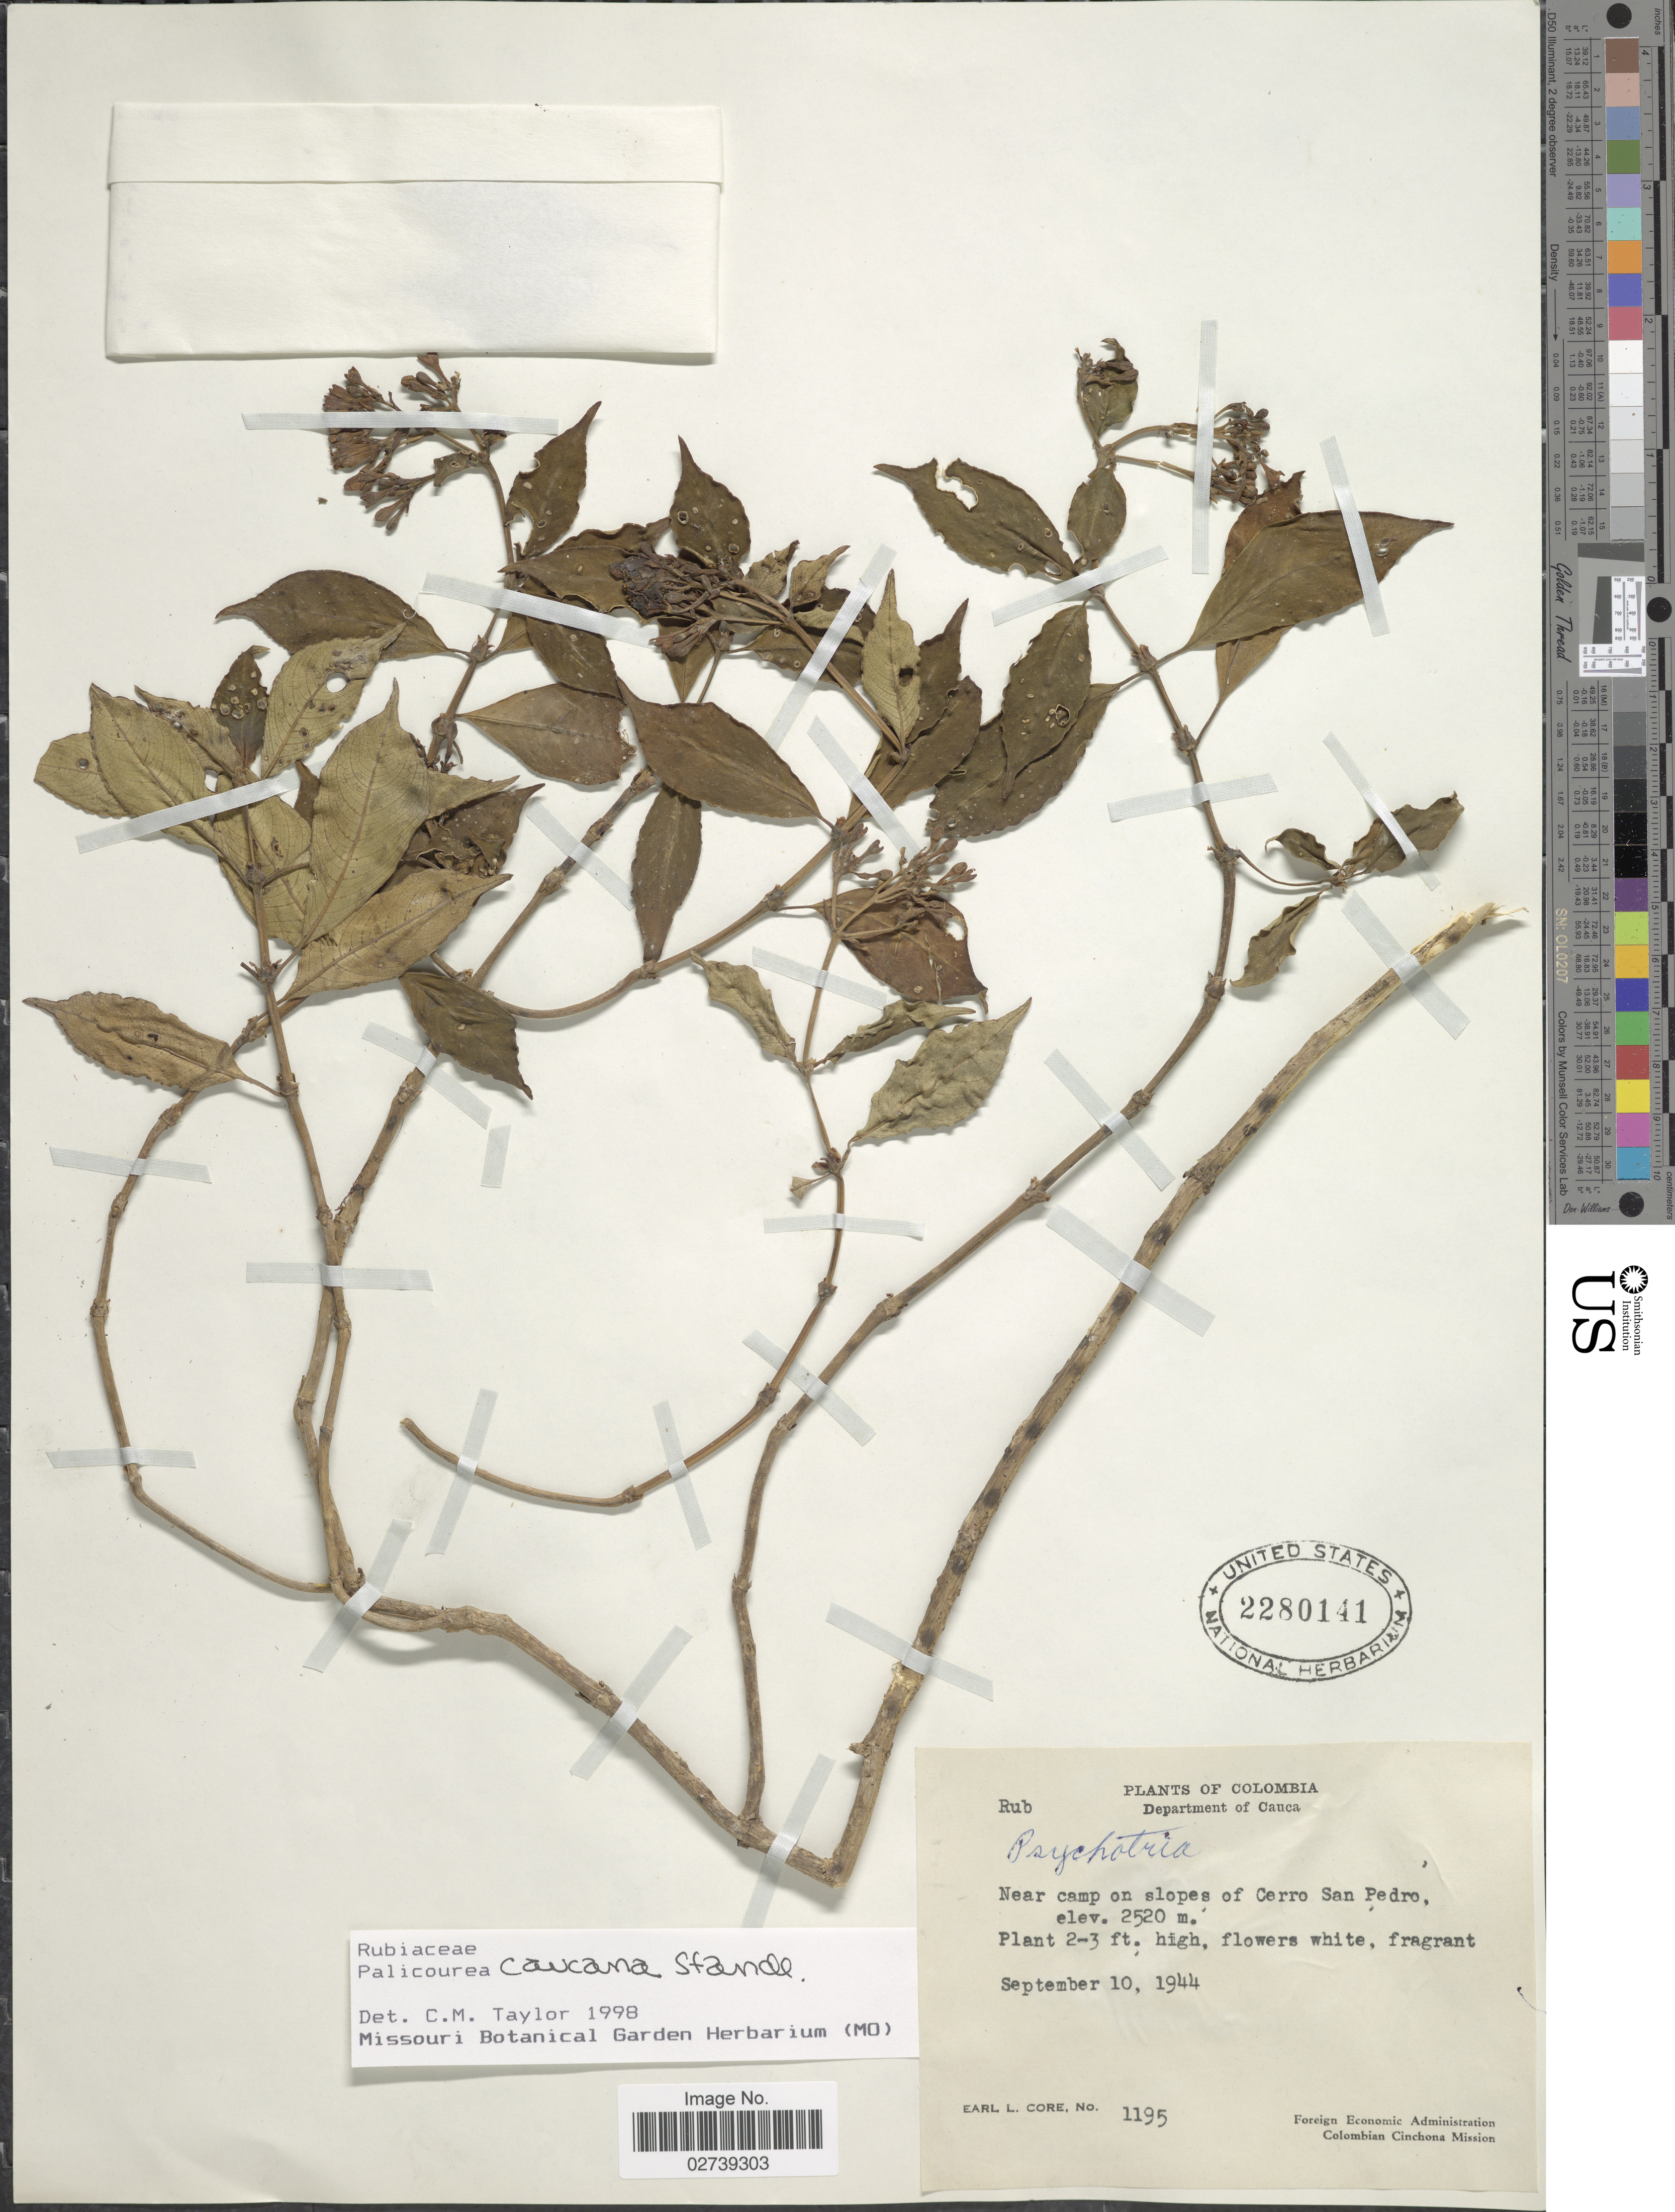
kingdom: Plantae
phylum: Tracheophyta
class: Magnoliopsida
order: Gentianales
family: Rubiaceae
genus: Palicourea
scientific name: Palicourea caucana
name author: Standl.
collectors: E. L. Core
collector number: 1195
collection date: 1944-09-10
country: Colombia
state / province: Cauca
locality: Near camp on slopes of Cerro San Pedro.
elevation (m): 2520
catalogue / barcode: US 2280141